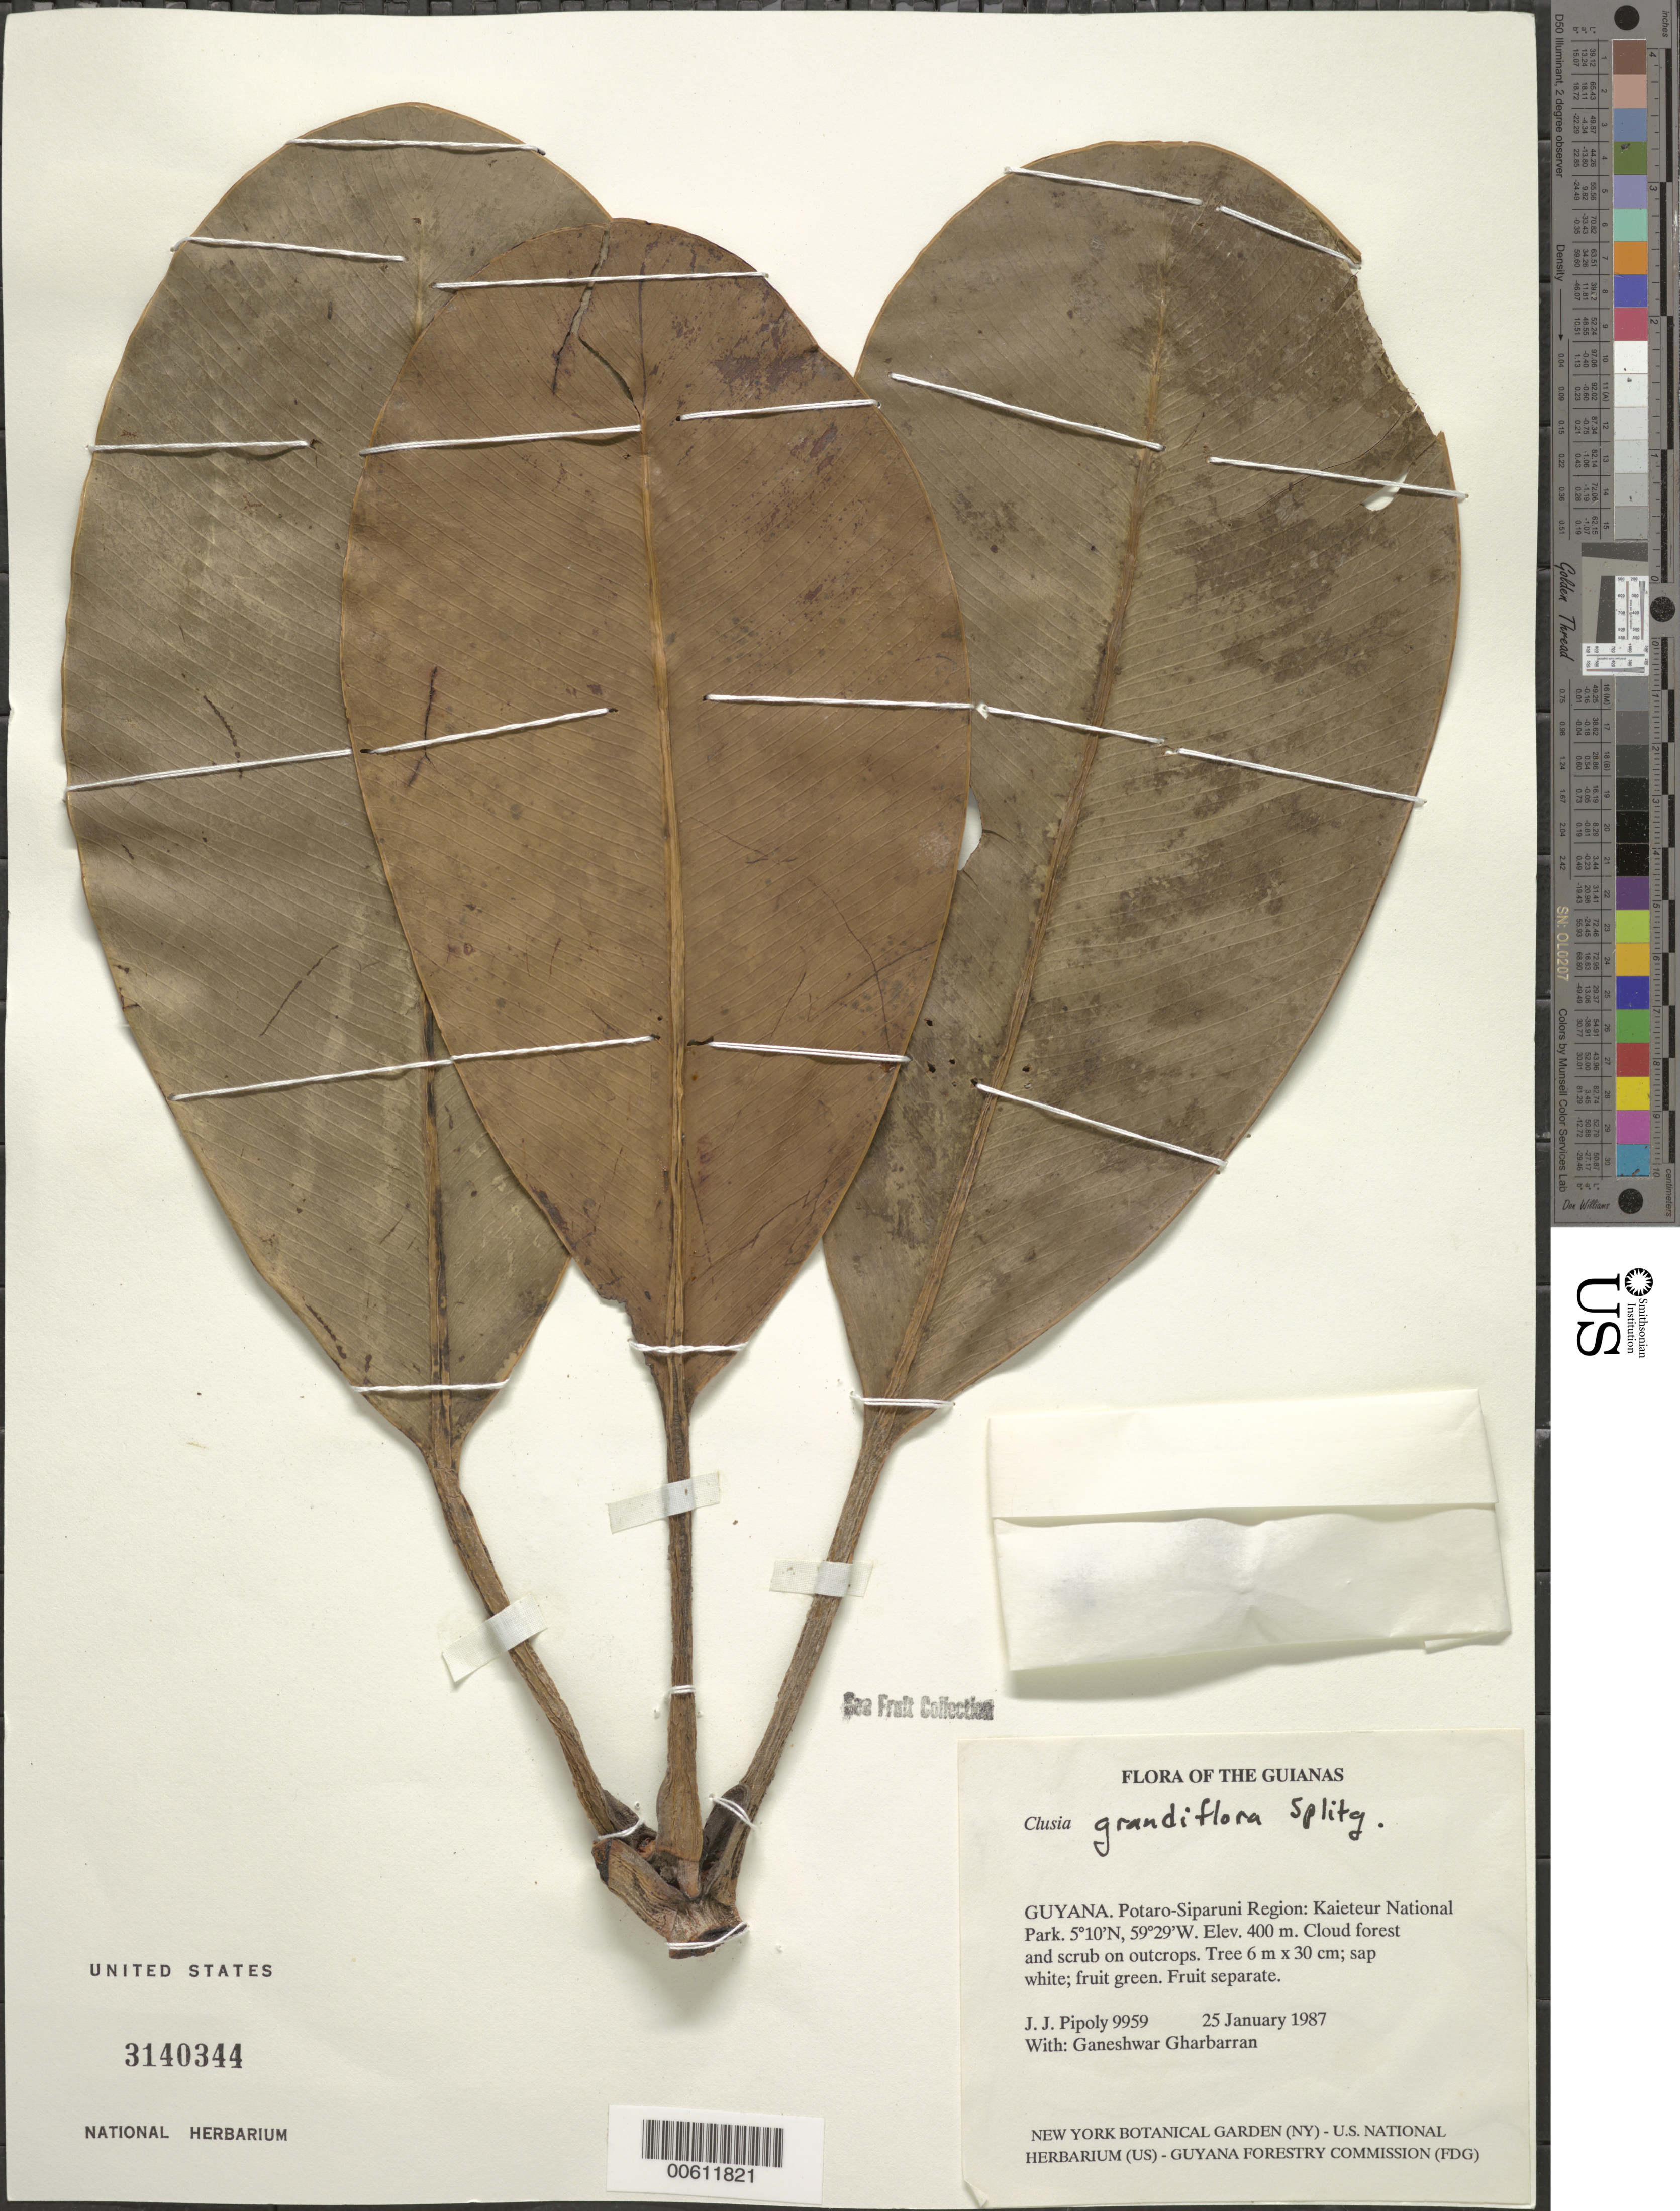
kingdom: Plantae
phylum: Tracheophyta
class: Magnoliopsida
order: Malpighiales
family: Clusiaceae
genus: Clusia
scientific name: Clusia grandiflora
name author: Splitg.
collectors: J. J. Pipoly & G. Gharbarran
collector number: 9959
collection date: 1987-01-25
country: Guyana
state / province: Potaro-Siparuni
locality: Potaro-Siparuni Region: Kaieteur National Park.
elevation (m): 400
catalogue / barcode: US 3140344